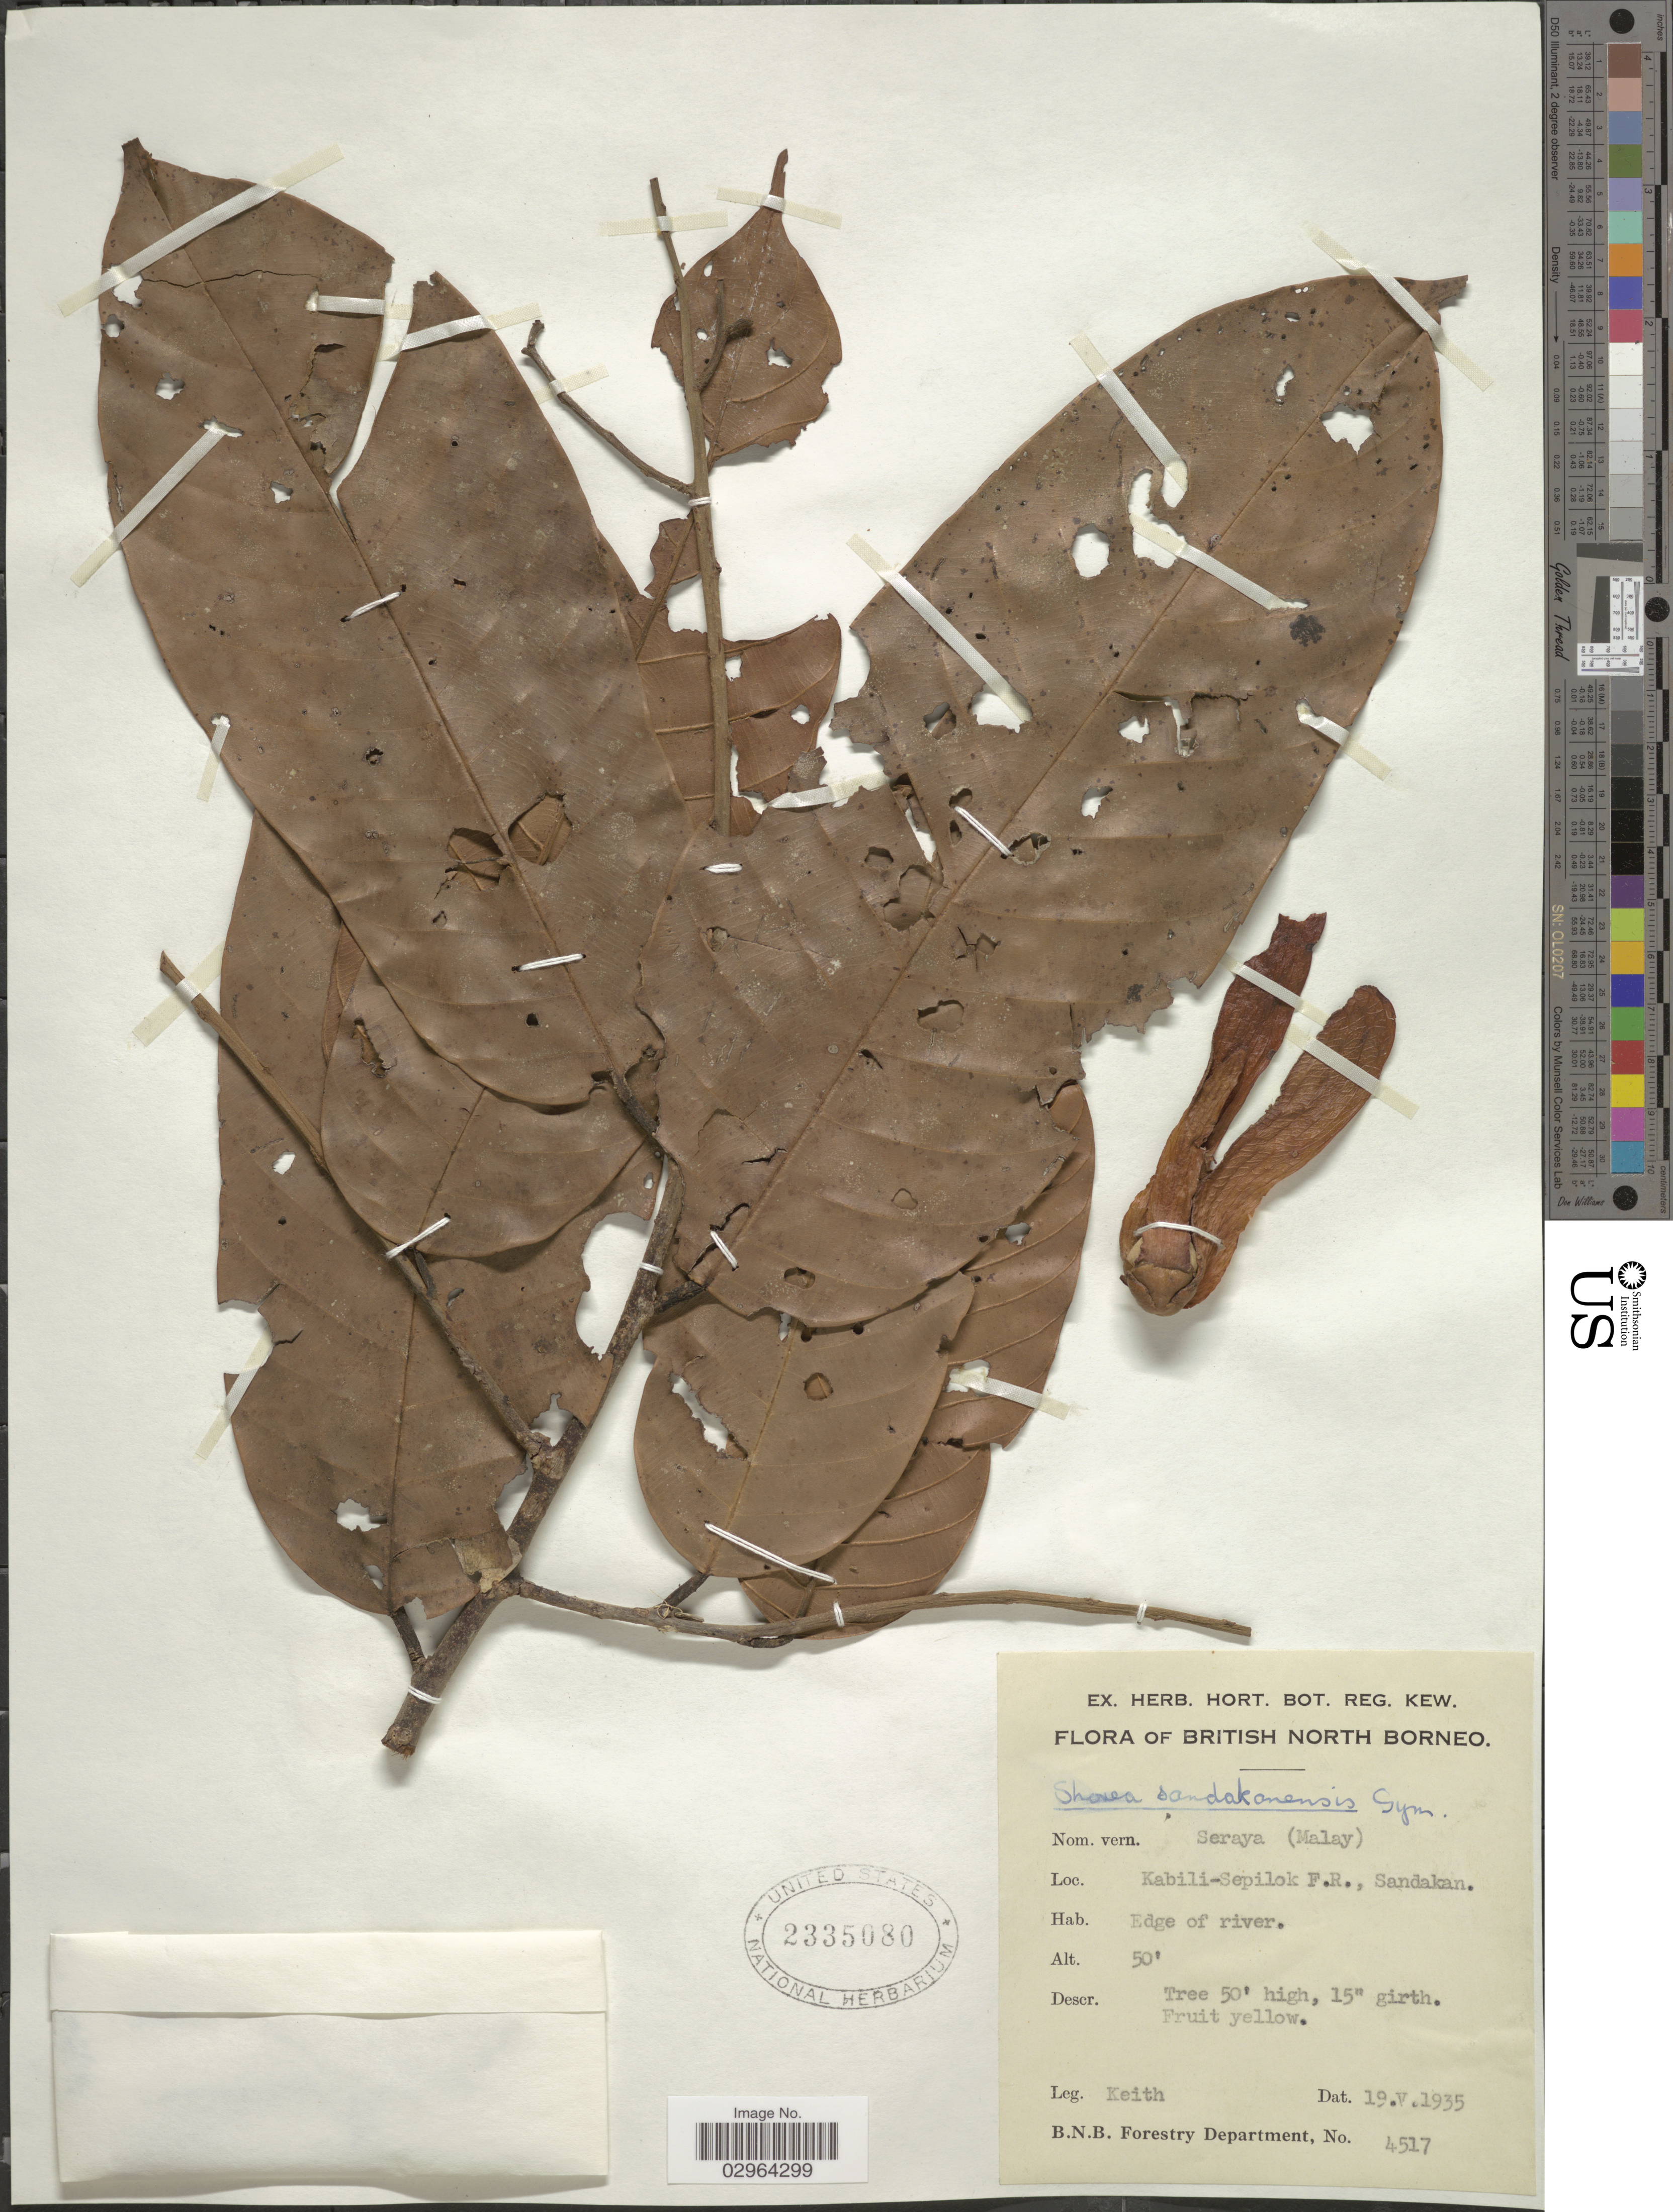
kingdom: Plantae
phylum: Tracheophyta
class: Magnoliopsida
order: Malvales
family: Dipterocarpaceae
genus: Rubroshorea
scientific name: Rubroshorea macroptera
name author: (Dyer) P.S. Ashton & J. Heck.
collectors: -. Keith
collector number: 4517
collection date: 1935-05-19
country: Malaysia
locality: British North Borneo. Kabili-Sepilok F.R., Sandakan.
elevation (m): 15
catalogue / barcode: US 2335080